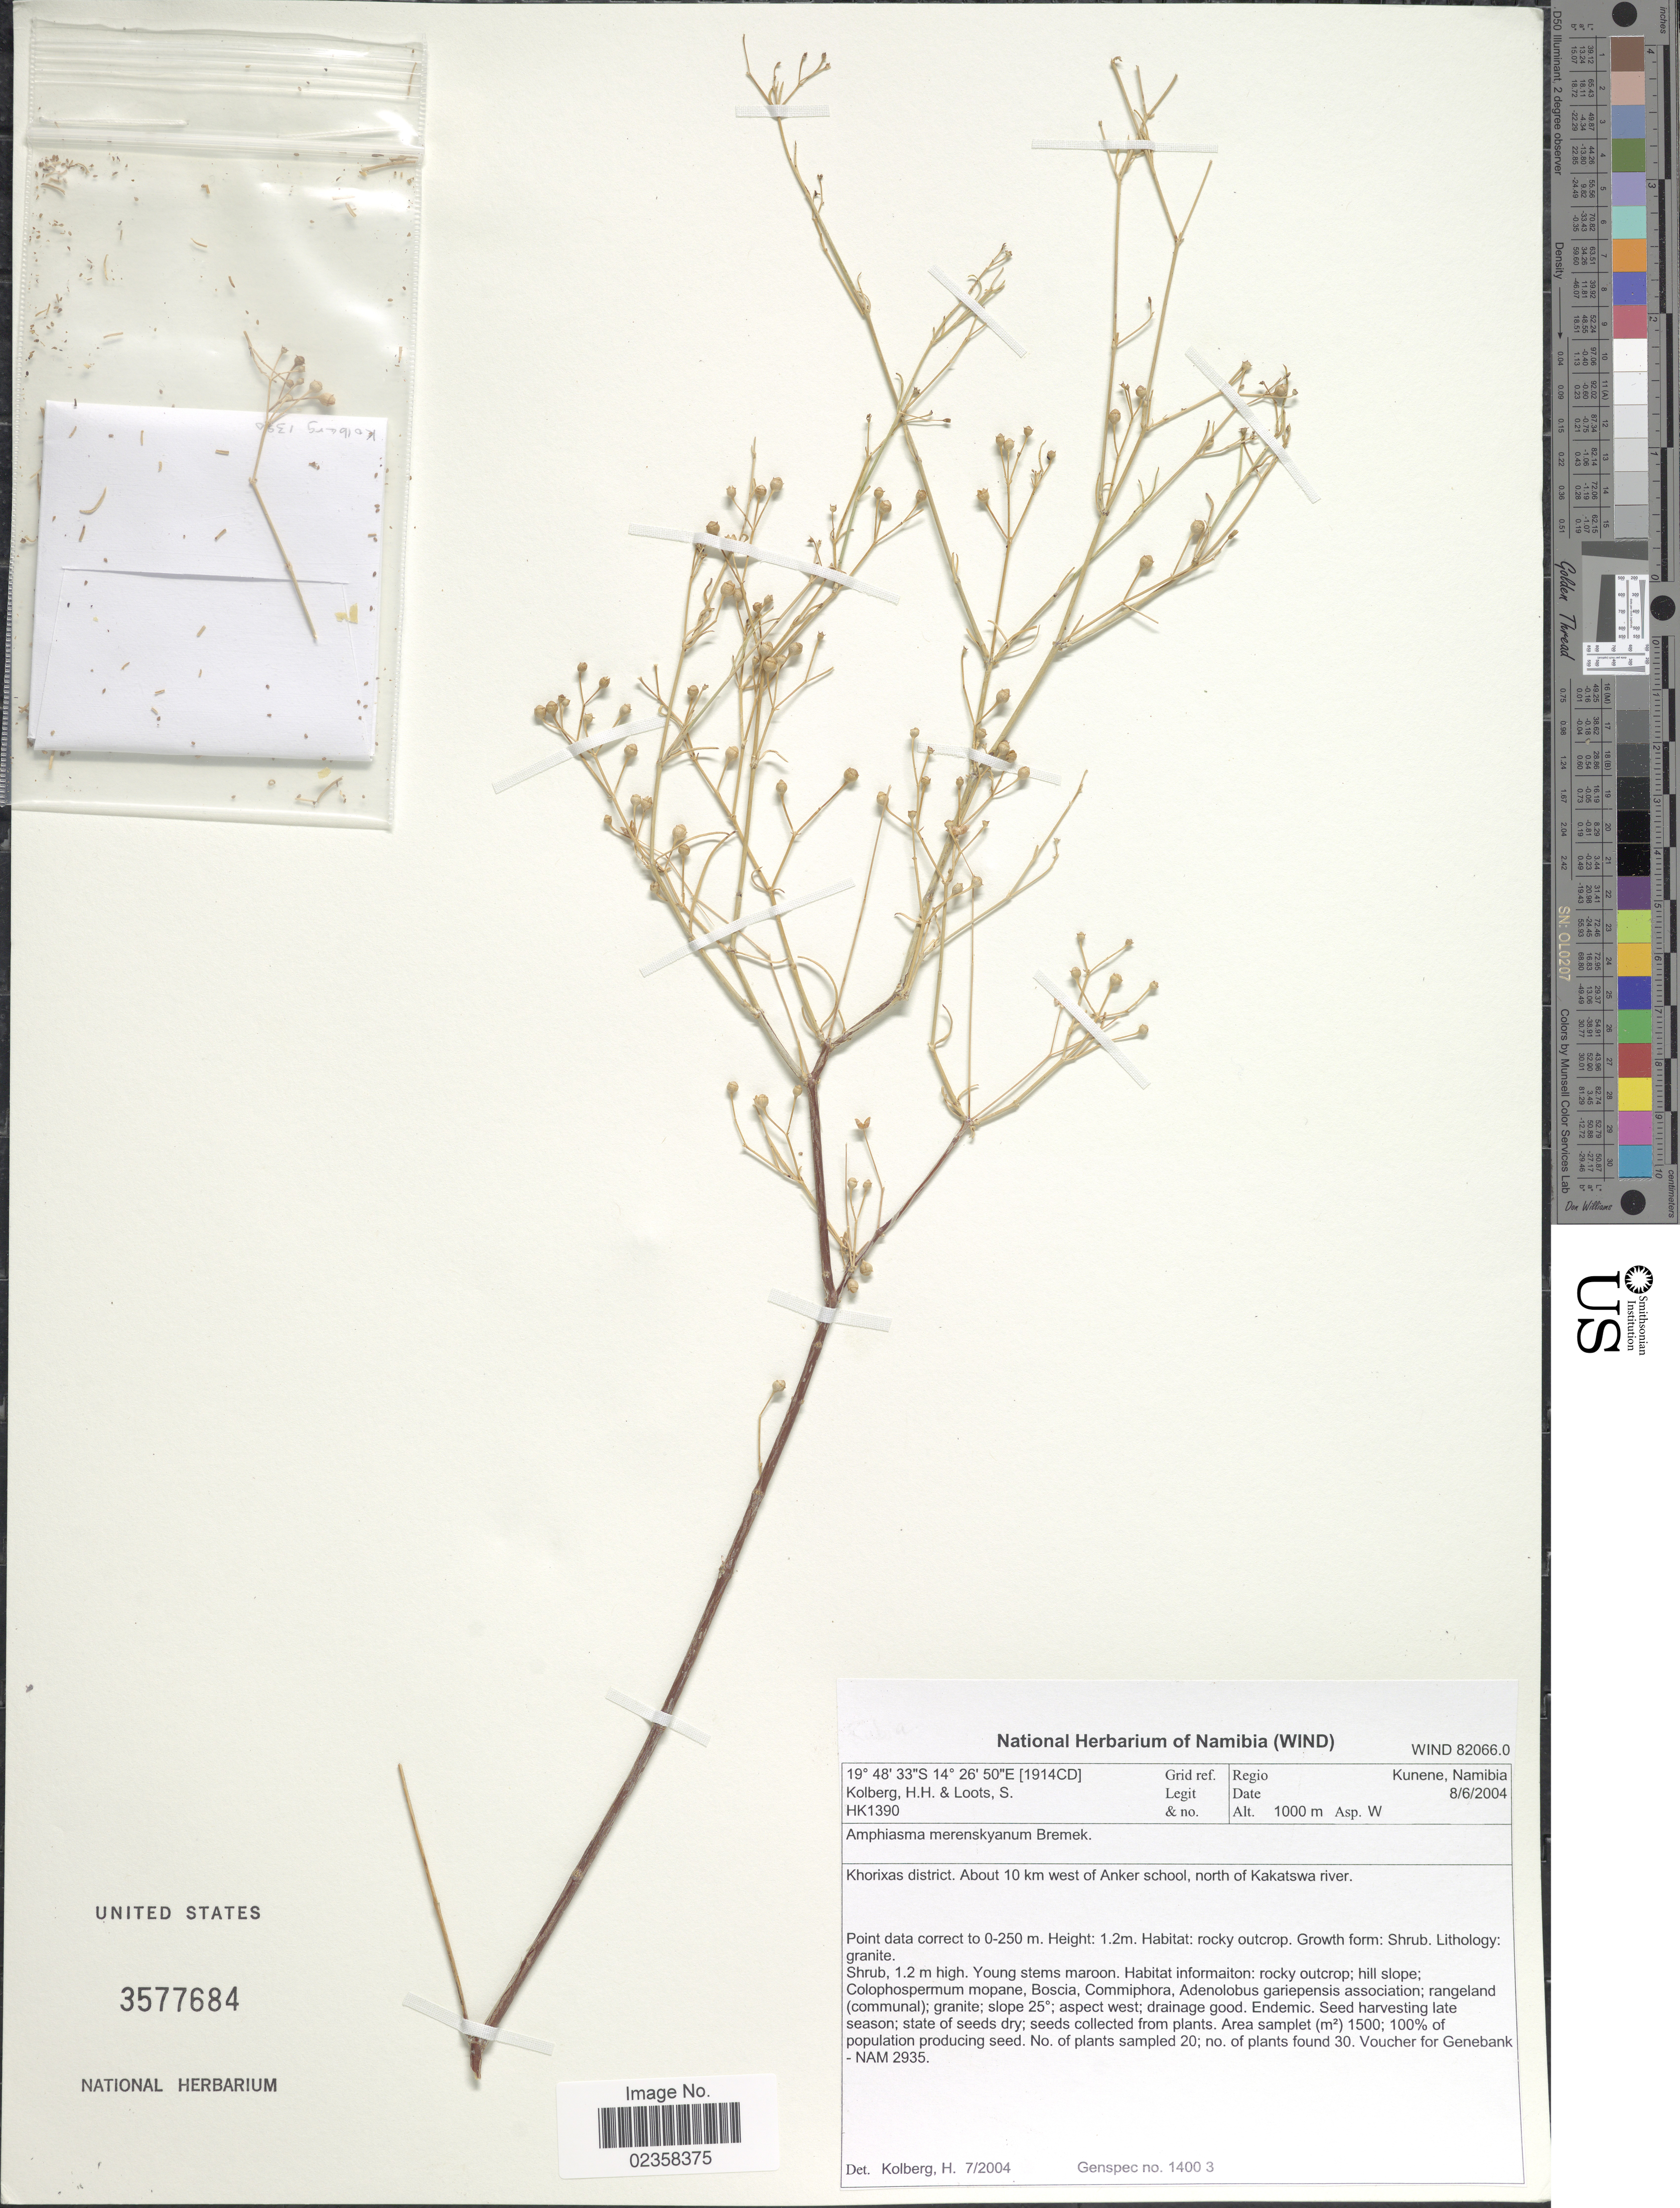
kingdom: Plantae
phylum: Tracheophyta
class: Magnoliopsida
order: Gentianales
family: Rubiaceae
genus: Amphiasma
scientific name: Amphiasma merenskyanum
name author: Bremek.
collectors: H. H. Kolberg & S. Loots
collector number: HK1390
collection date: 2004-06-08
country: Namibia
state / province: Kunene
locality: Khorixas district. About 10 km west of Anker school, north of Kakatswa river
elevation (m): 1000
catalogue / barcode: US 3577684